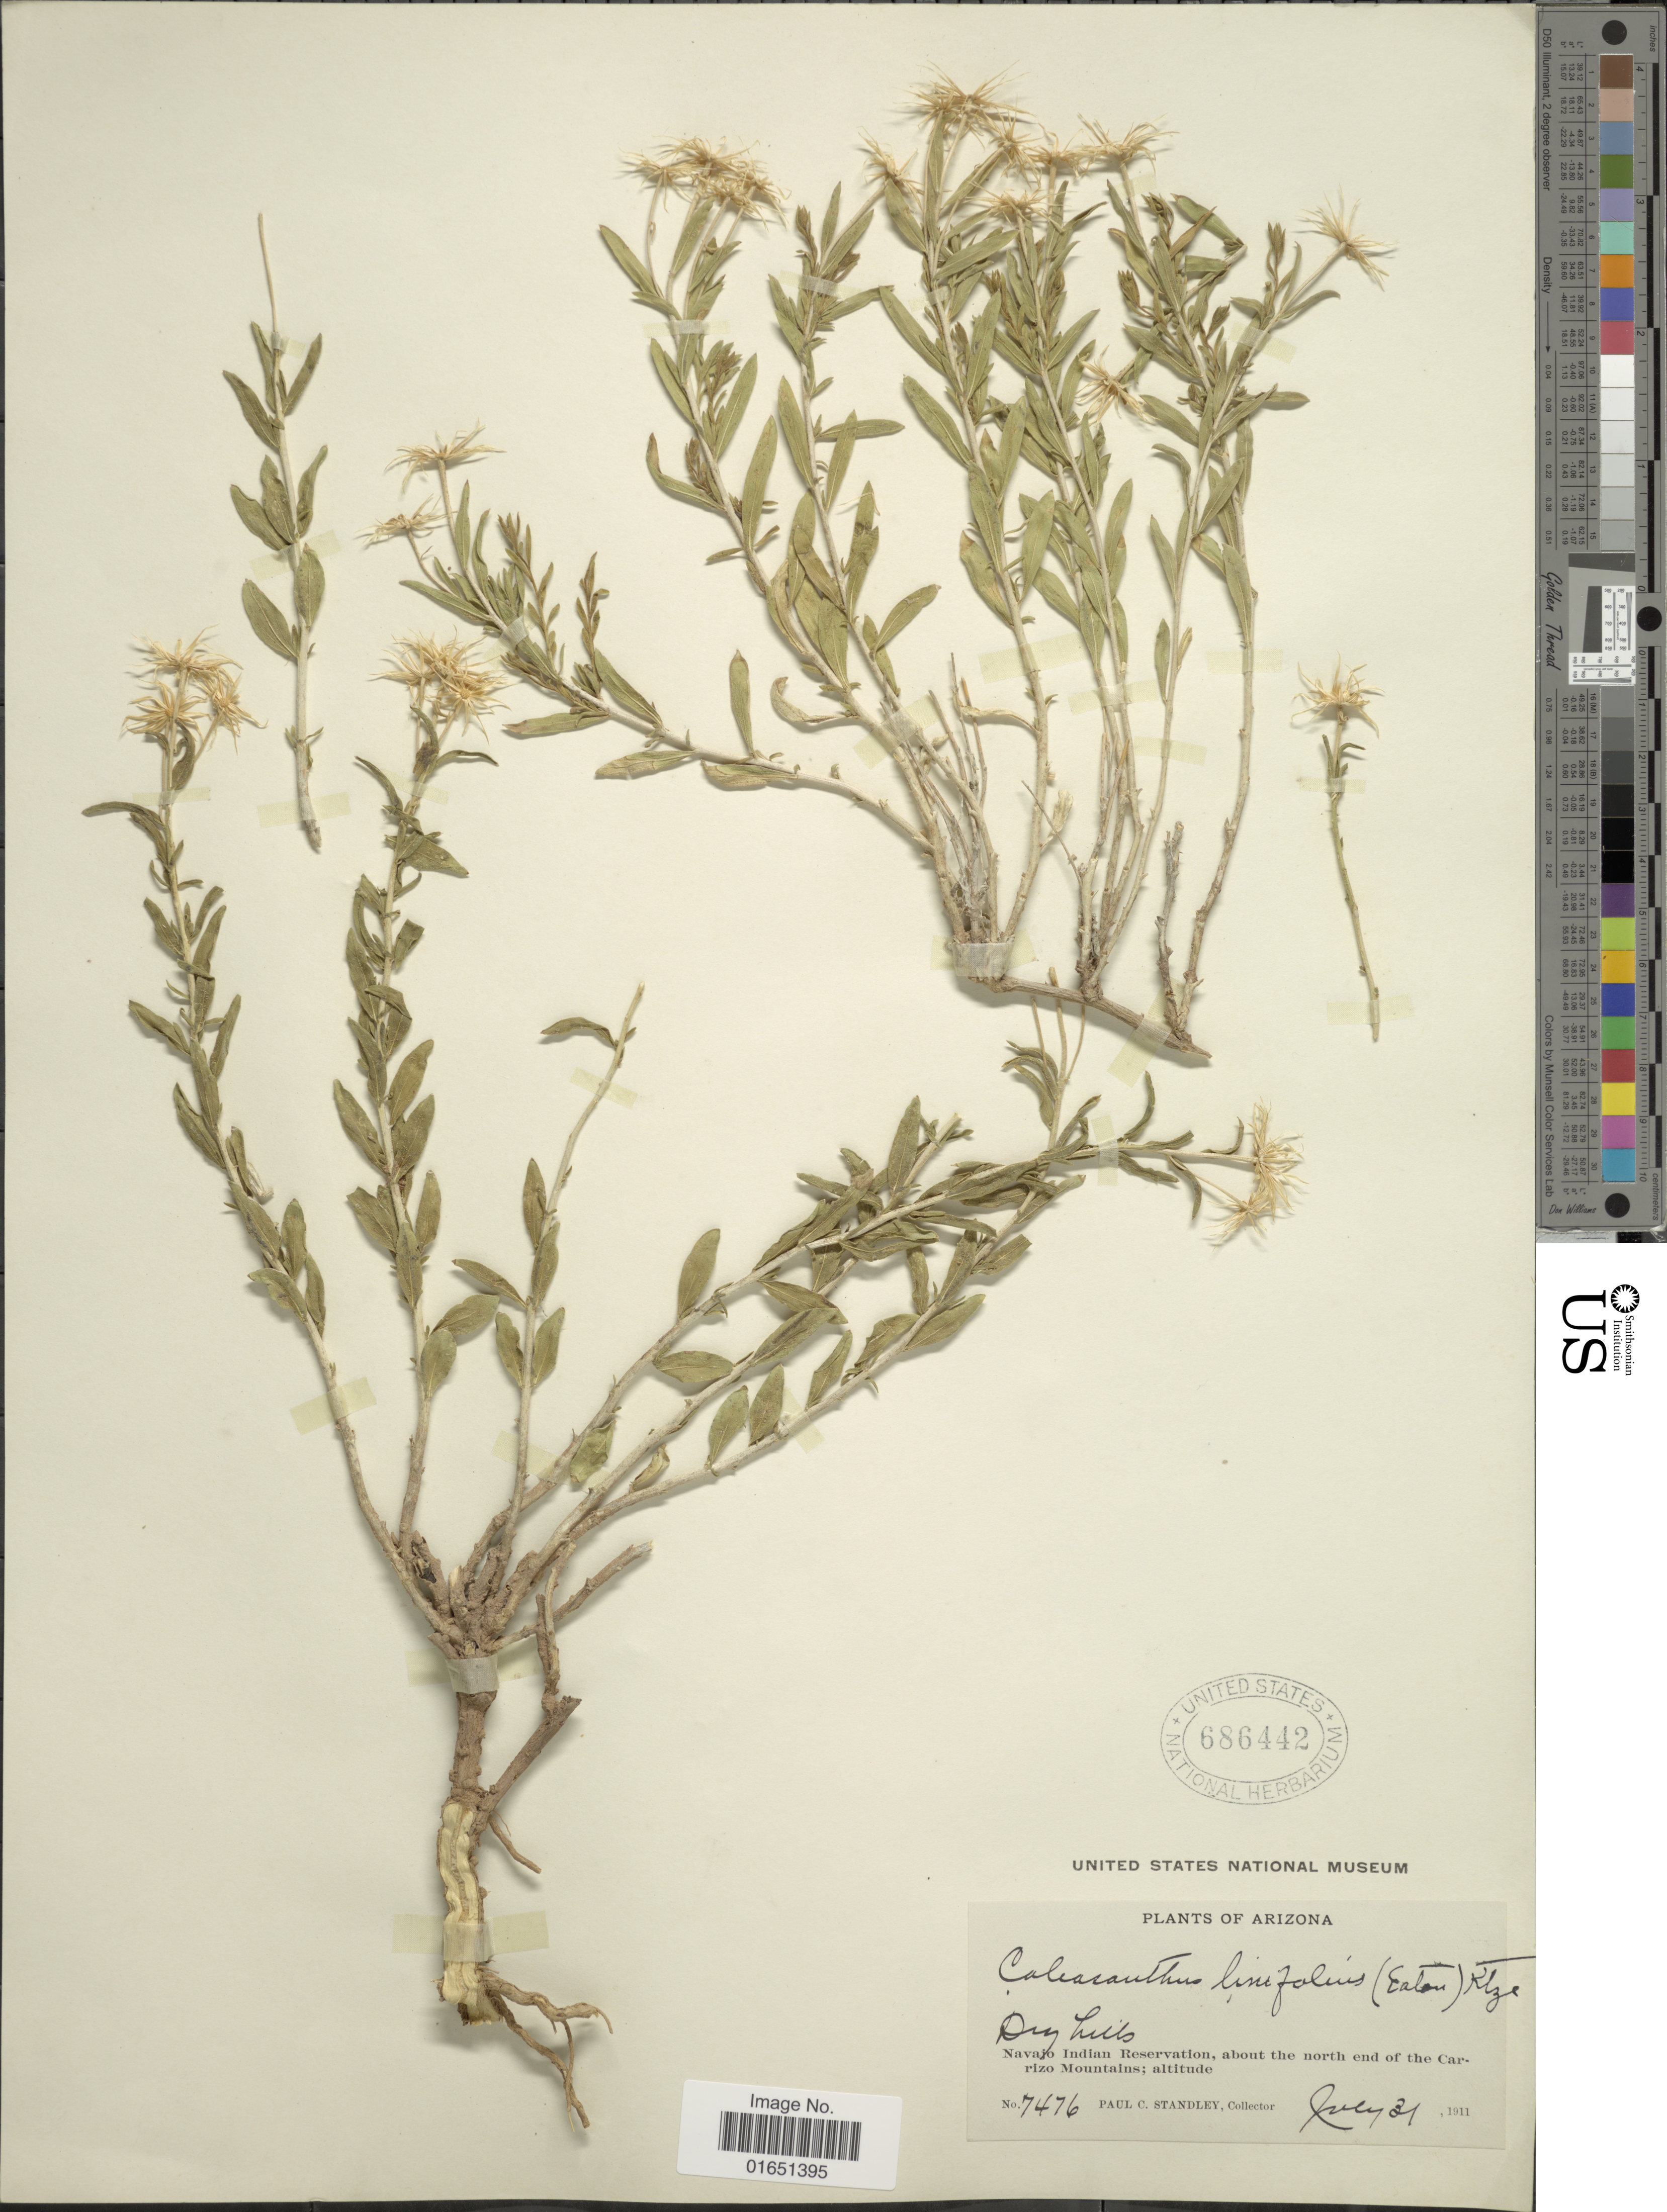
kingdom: Plantae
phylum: Tracheophyta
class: Magnoliopsida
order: Asterales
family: Asteraceae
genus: Brickellia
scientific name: Brickellia oblongifolia var. linifolia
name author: (D.C. Eaton) B.L. Rob.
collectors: P. C. Standley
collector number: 7476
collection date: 1911-07-31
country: United States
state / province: Arizona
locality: Dry hills, Navajo Indian Reservation, about the north end of the Carizo Mountains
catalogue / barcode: US 686442